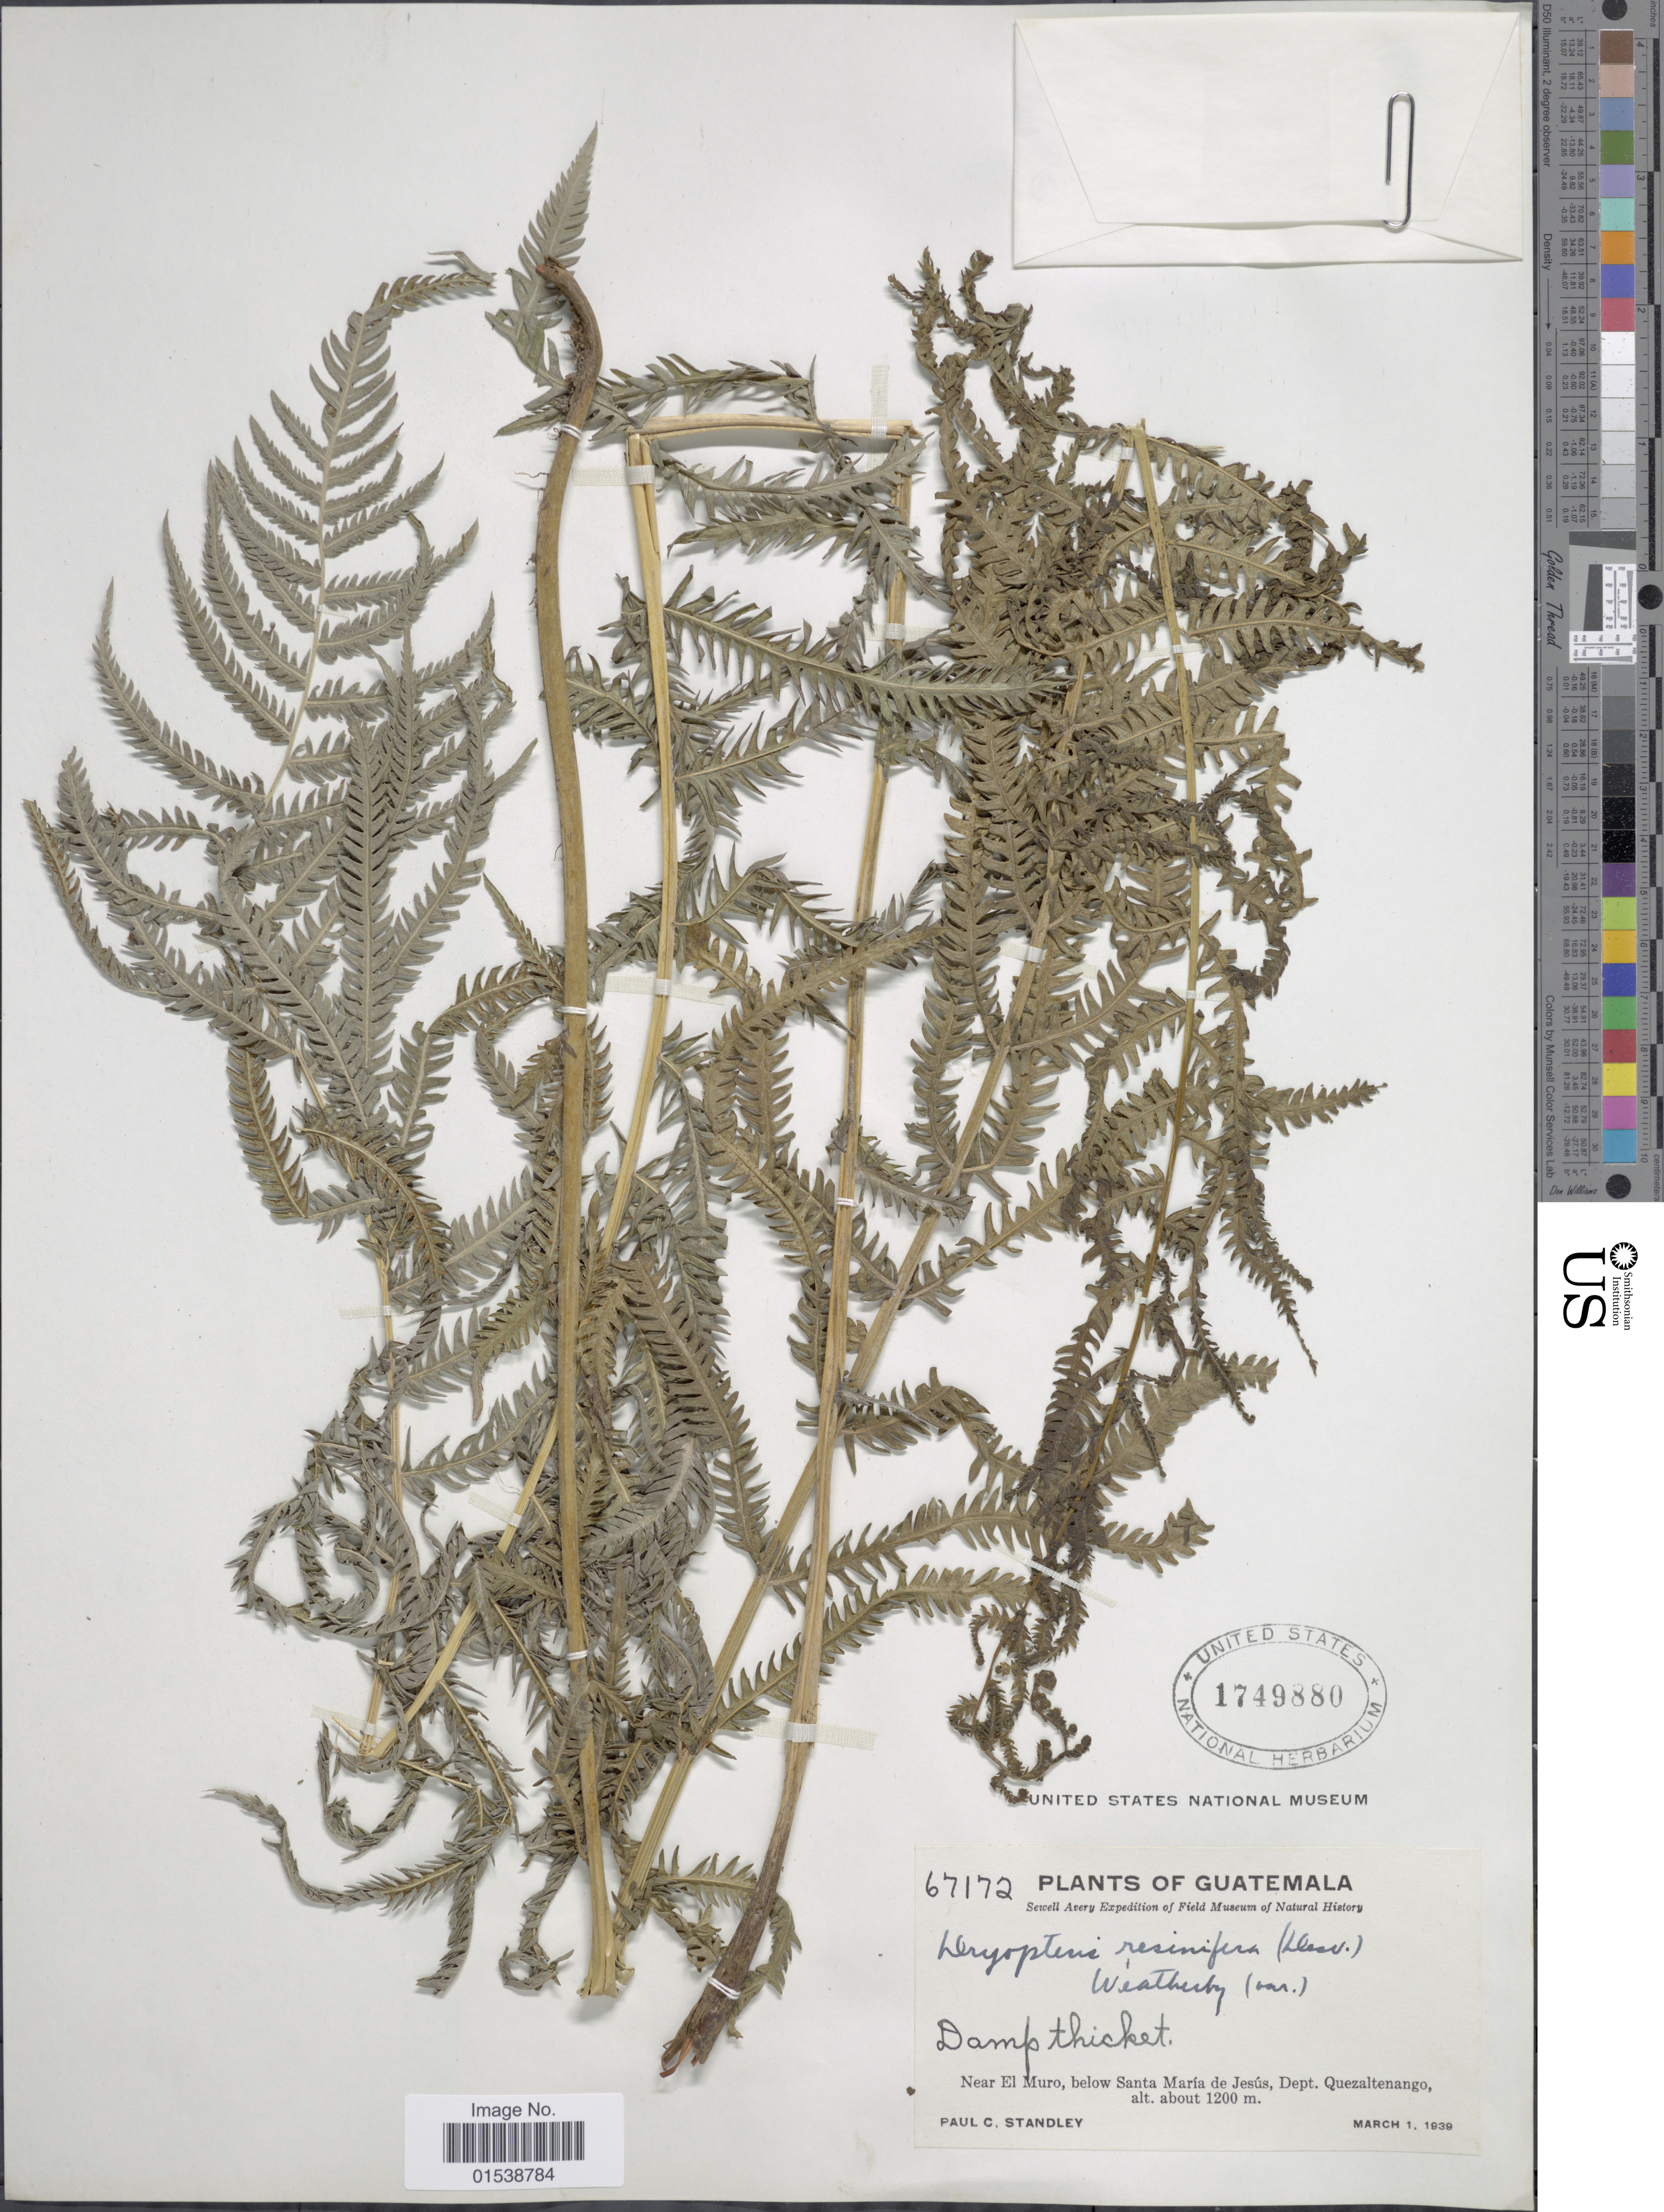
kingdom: Plantae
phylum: Tracheophyta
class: Polypodiopsida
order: Polypodiales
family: Thelypteridaceae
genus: Amauropelta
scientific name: Amauropelta resinifera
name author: (Desv.) Pic. Serm.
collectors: P. C. Standley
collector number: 67172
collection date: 1939-03-01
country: Guatemala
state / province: Quetzaltenango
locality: Near El Muro, below Santa Maria de Jesus, Dept. Quezaltenango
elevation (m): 1200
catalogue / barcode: US 1749880